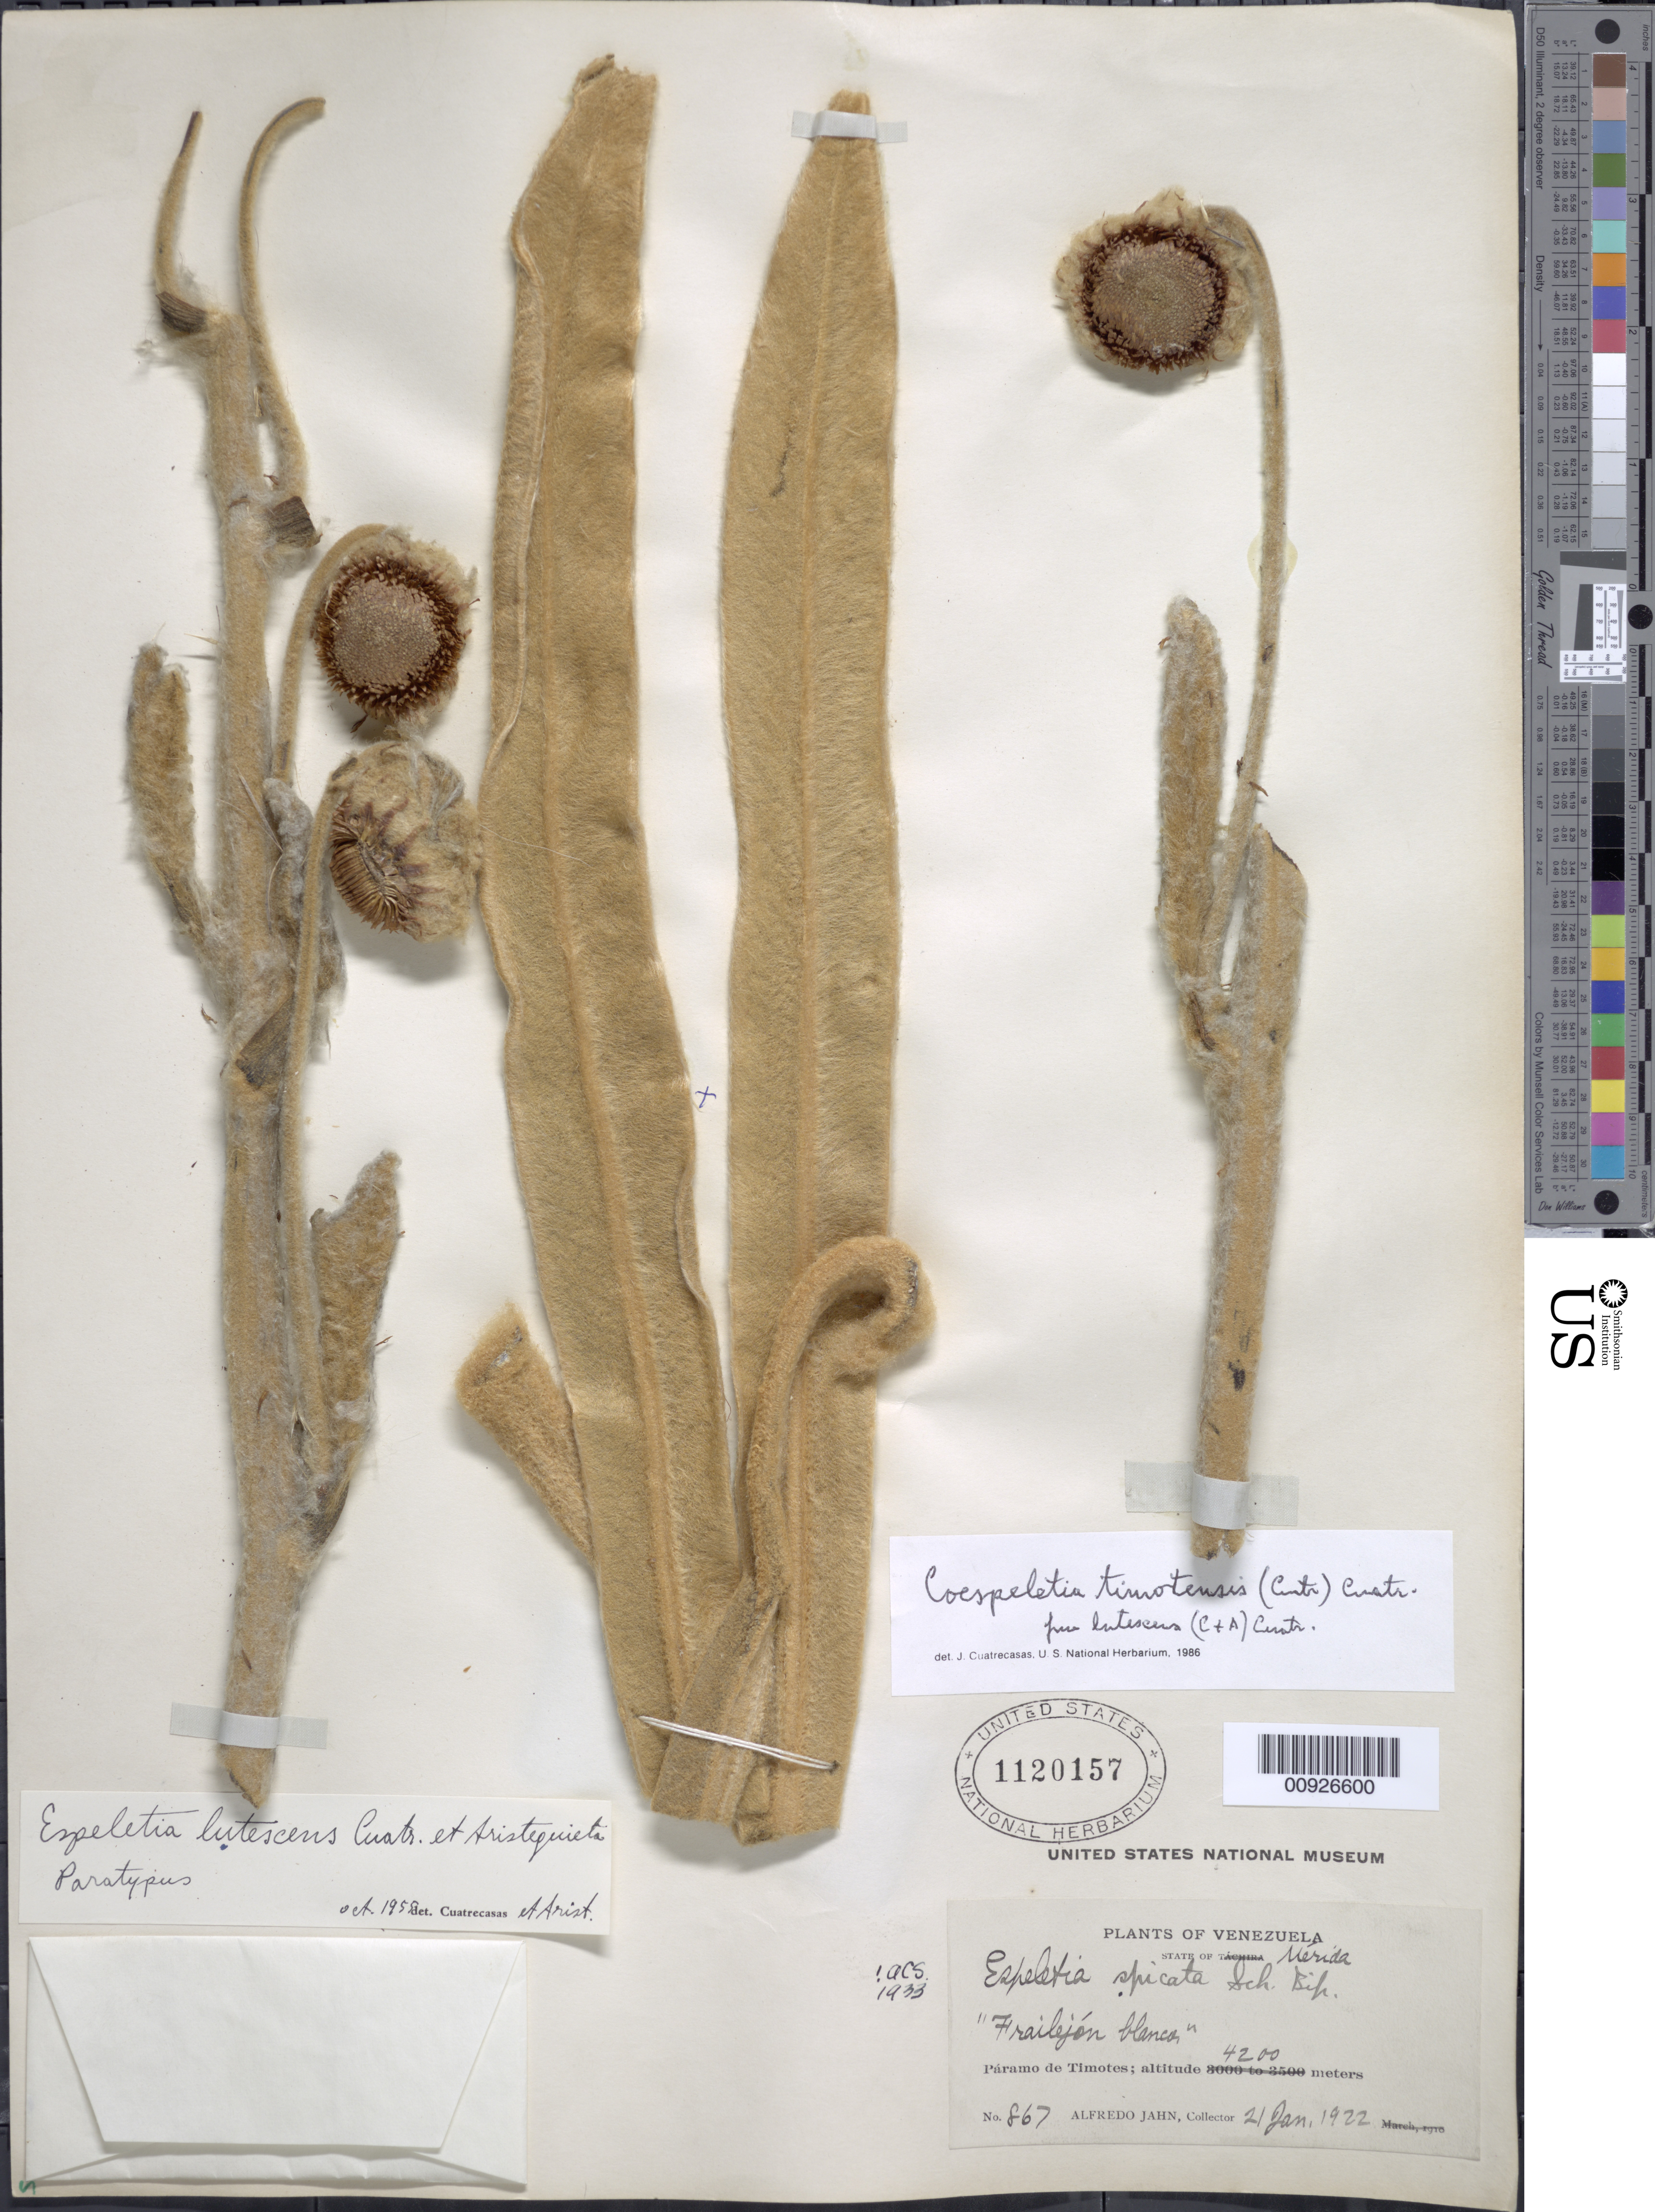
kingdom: Plantae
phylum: Tracheophyta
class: Magnoliopsida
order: Asterales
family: Asteraceae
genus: Coespeletia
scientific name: Coespeletia timotensis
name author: (Cuatrec.) Cuatrec.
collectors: A. Jahn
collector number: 867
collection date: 1922-01-21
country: Venezuela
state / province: Mérida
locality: Páramo de Timotes.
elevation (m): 4200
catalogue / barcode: US 1120157